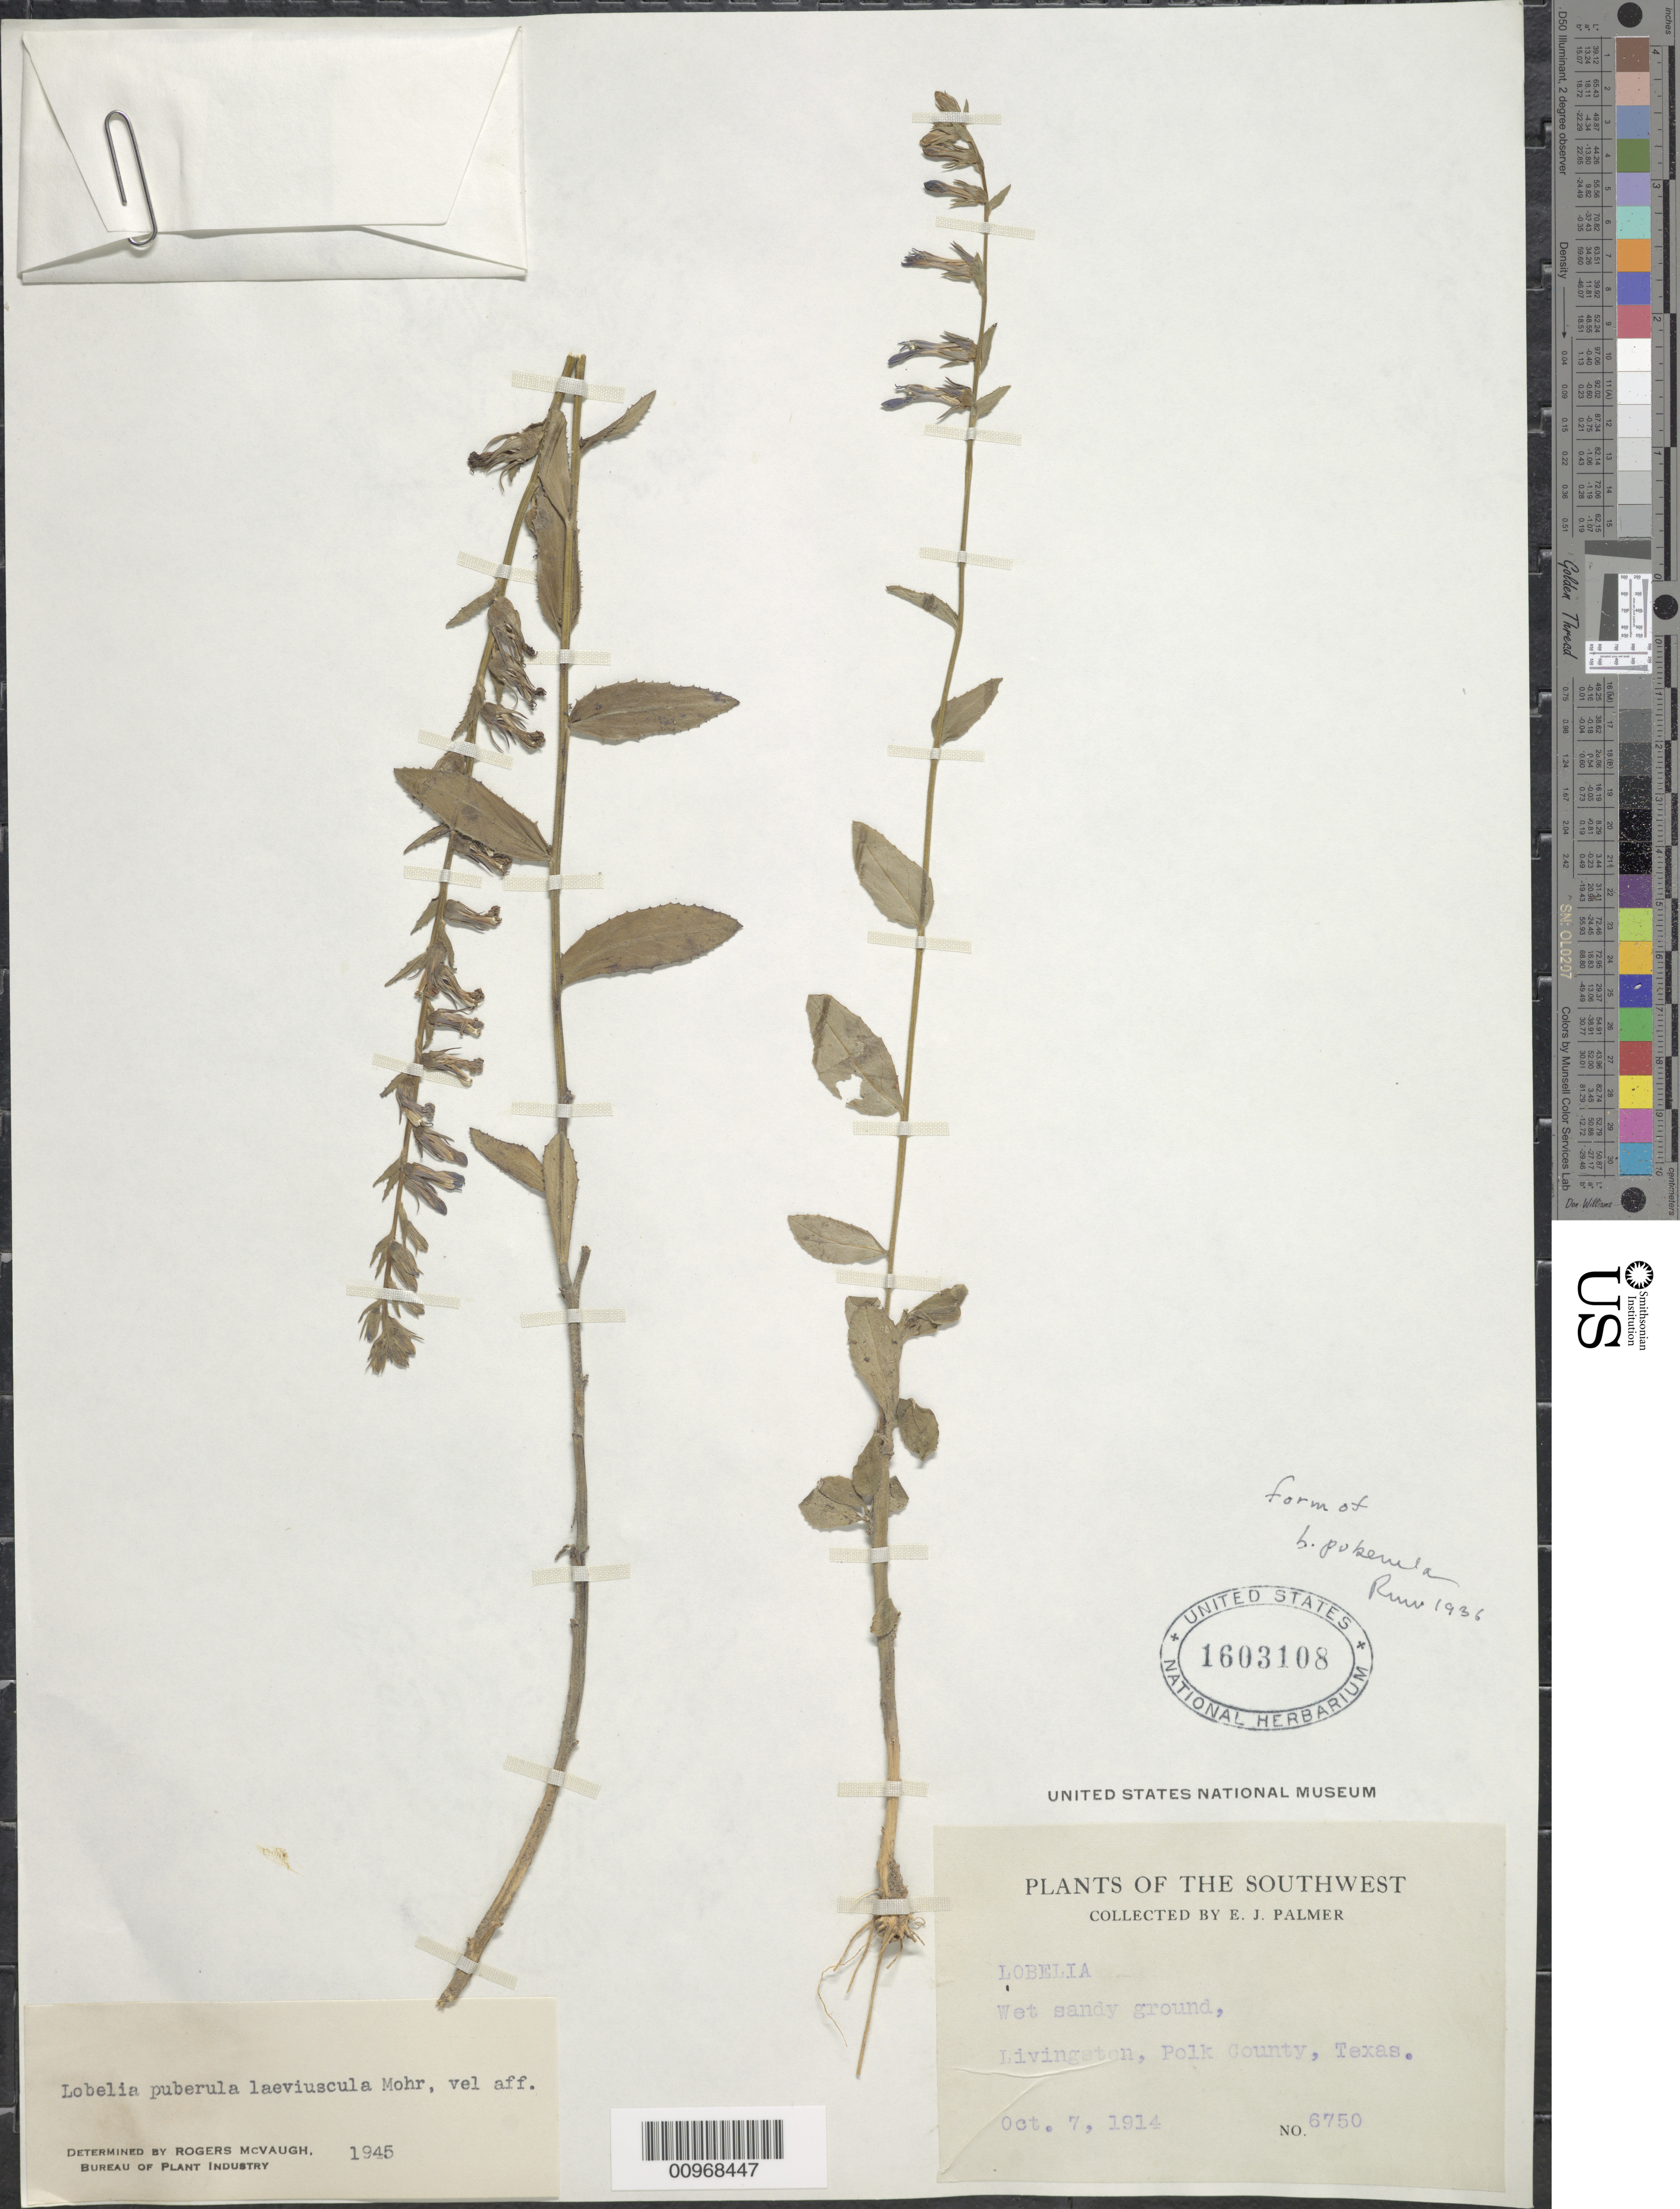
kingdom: Plantae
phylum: Tracheophyta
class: Magnoliopsida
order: Asterales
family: Campanulaceae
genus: Lobelia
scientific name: Lobelia puberula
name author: Michx.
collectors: E. J. Palmer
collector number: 6750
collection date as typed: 07 Oct 1914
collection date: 1914-10-07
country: United States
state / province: Texas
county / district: Polk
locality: Livingston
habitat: wet sandy ground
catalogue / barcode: US 1603108